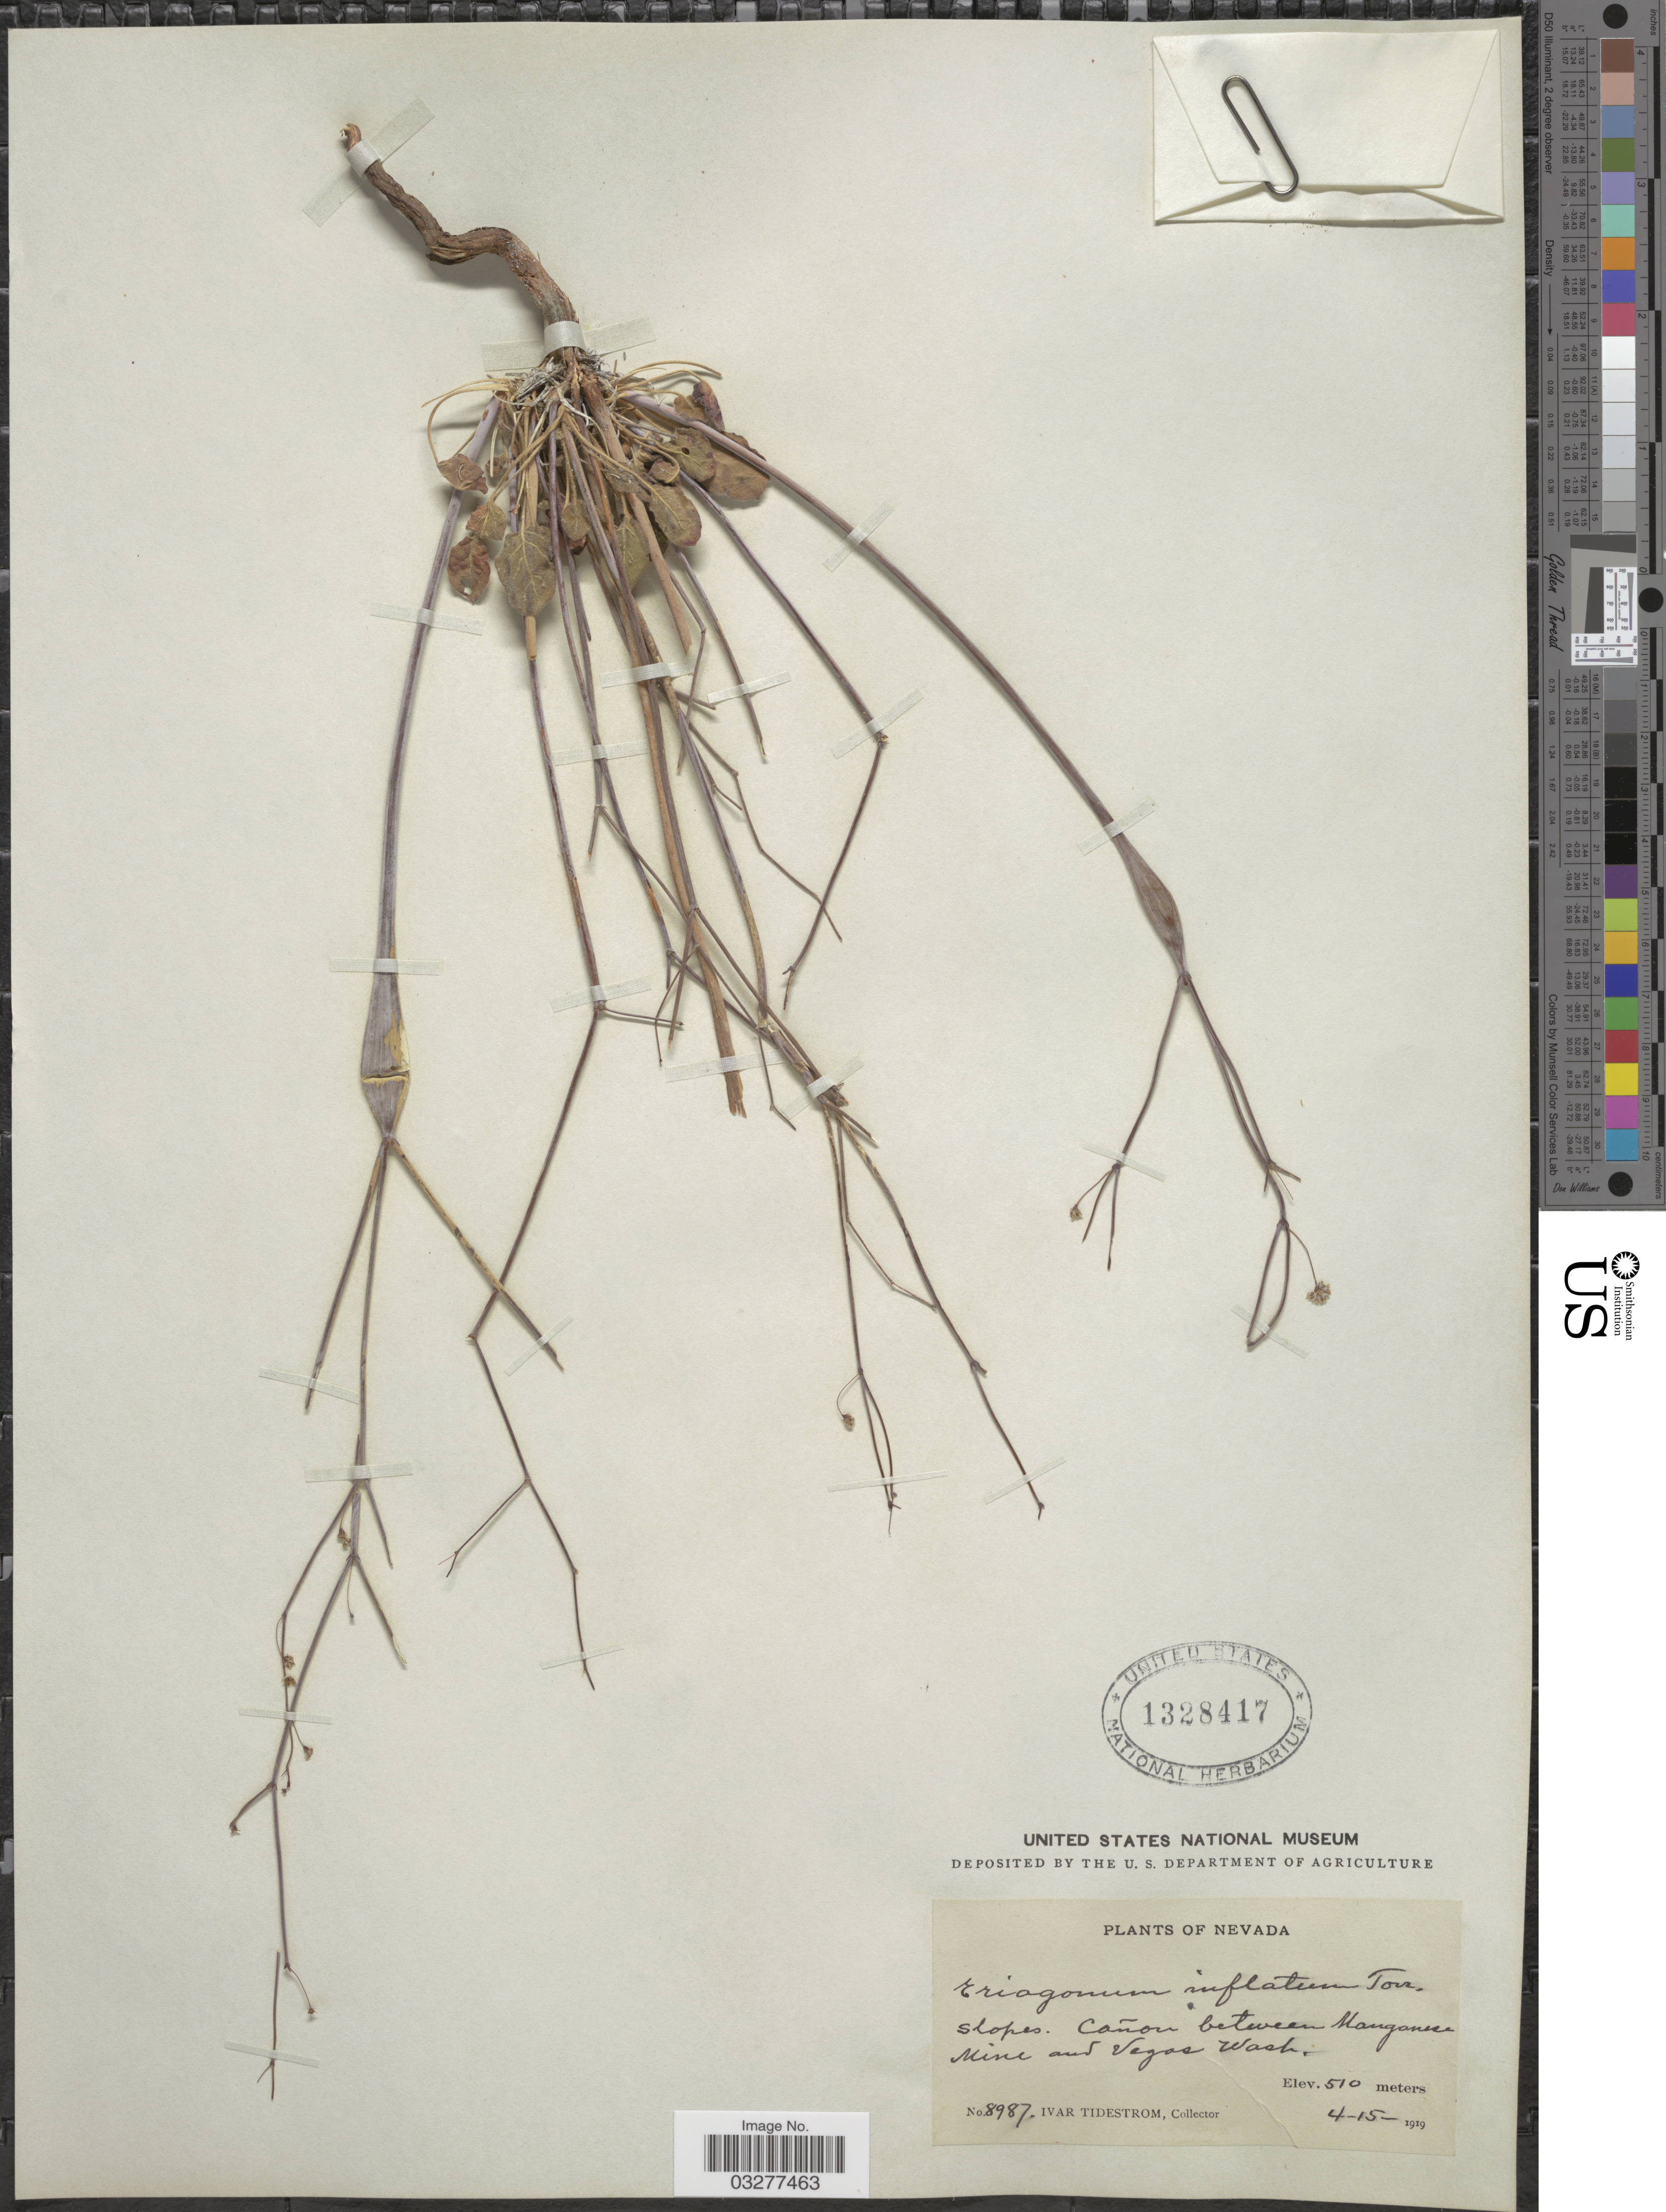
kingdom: Plantae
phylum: Tracheophyta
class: Magnoliopsida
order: Caryophyllales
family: Polygonaceae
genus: Eriogonum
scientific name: Eriogonum inflatum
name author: Torr. & Frém.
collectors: I. F. Tidestrom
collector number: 8987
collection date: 1919-04-15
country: United States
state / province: Nevada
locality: Cañon between Manganese Mine and Vegas Wash.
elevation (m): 510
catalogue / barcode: US 1328417